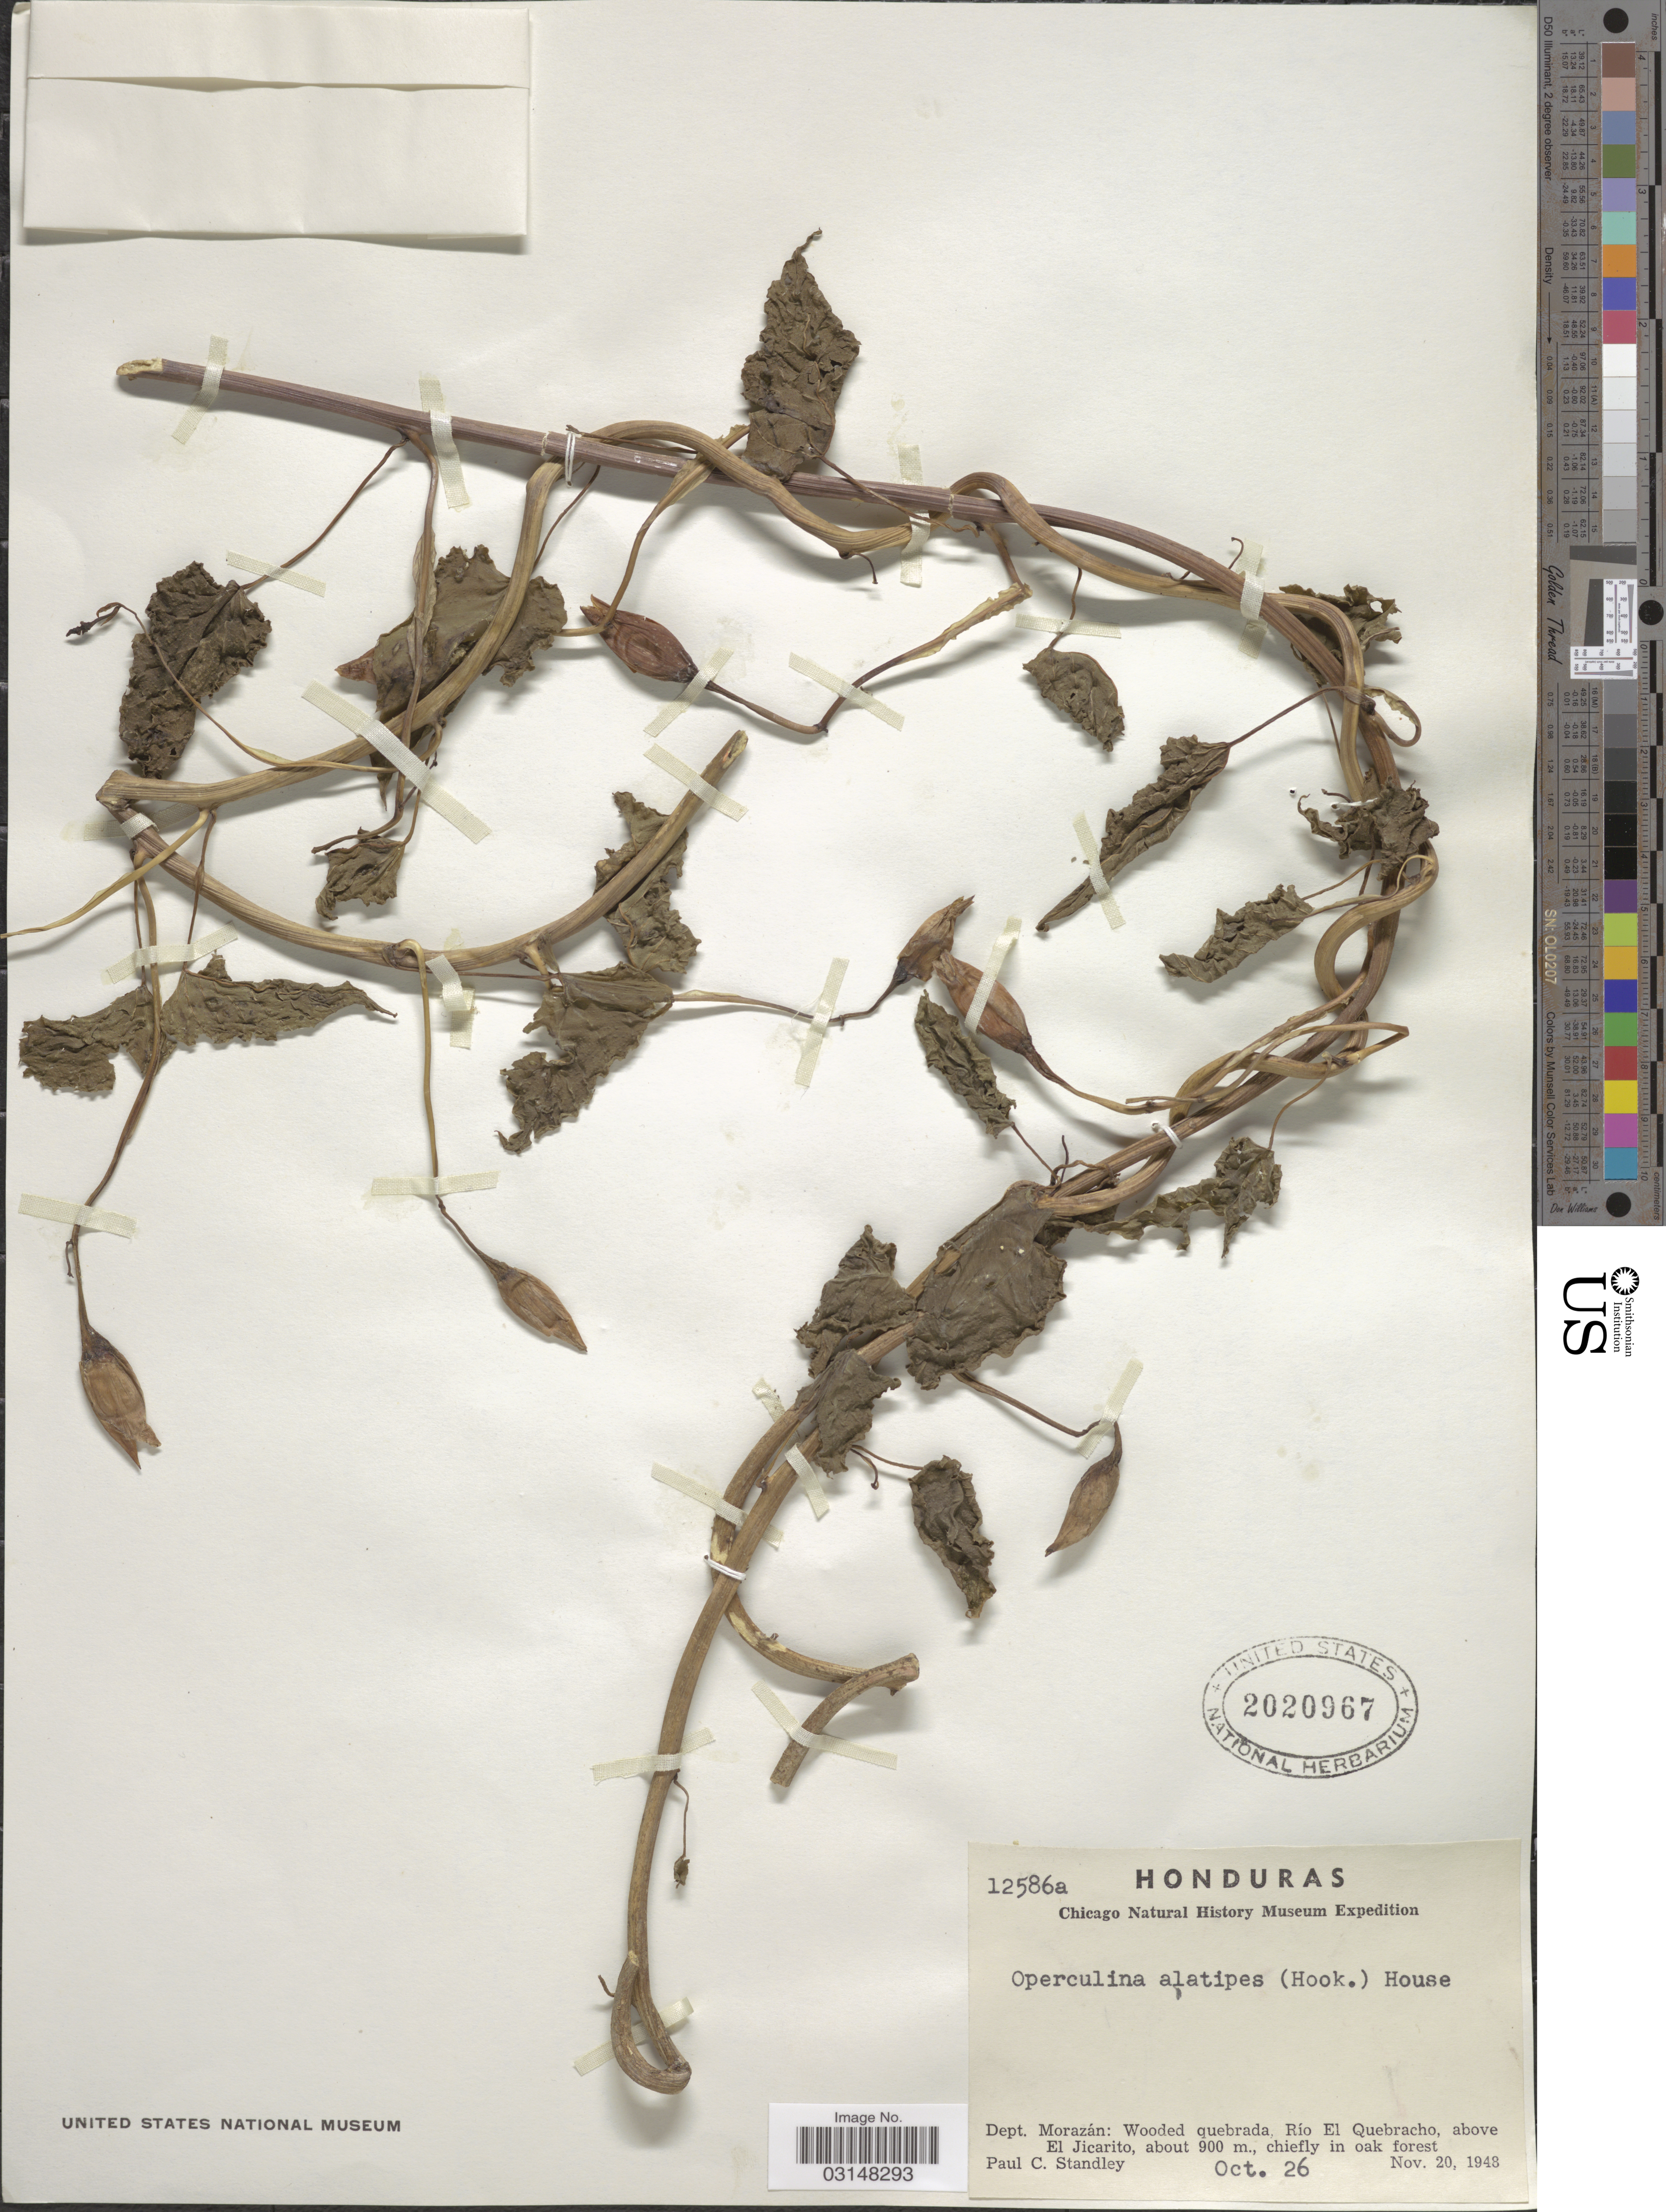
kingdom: Plantae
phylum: Tracheophyta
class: Magnoliopsida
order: Solanales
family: Convolvulaceae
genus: Operculina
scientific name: Operculina pteripes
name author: (G. Don) O'Donell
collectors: P. C. Standley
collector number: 12586a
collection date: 1948-10-26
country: Honduras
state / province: Fco. Morazán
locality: Dept. Morazán: Wooded quebrada, Río El Quebracho, above El Jicarito.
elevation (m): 900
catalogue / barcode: US 2020967